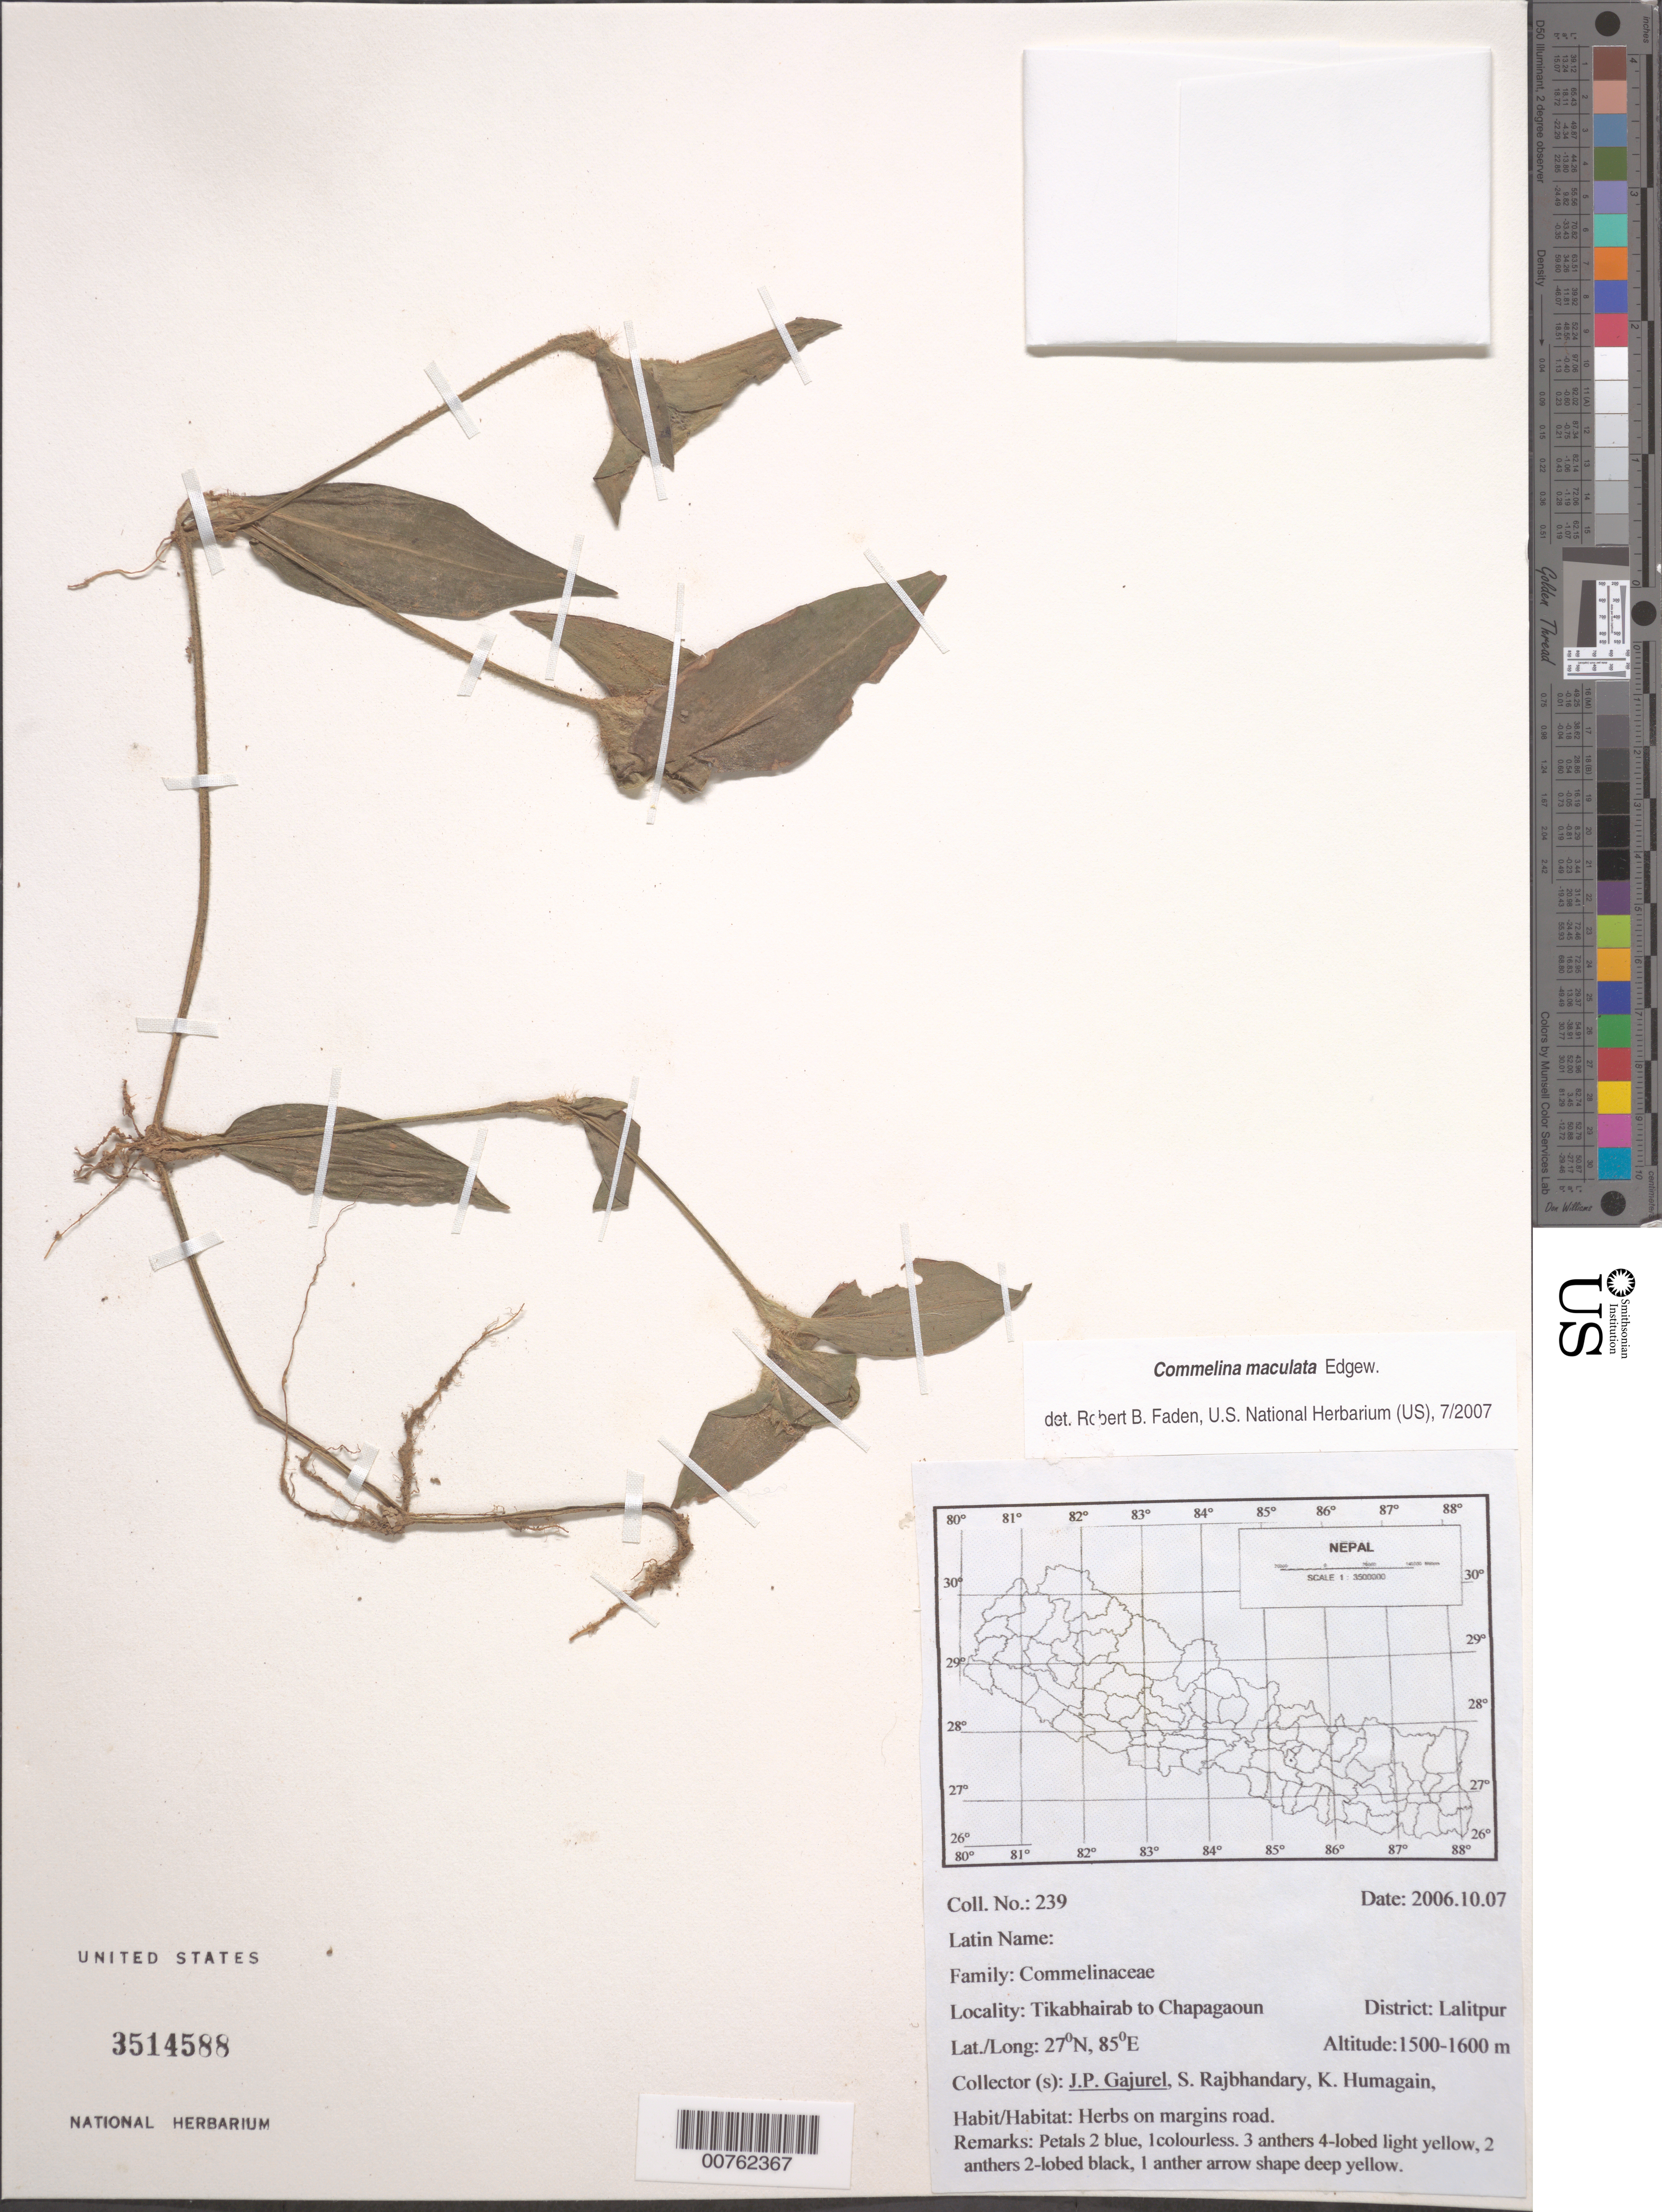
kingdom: Plantae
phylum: Tracheophyta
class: Liliopsida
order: Commelinales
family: Commelinaceae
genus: Commelina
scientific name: Commelina maculata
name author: Edgew.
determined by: Faden, Robert B., (US), Smithsonian Institution - National Museum of Natural History (UNITED STATES)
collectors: J. Gajurel et al.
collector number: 239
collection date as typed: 07 Oct 2006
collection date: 2006-10-07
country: Nepal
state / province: Bagmati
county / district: Lalitpur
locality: Tikabhairab to Chapagaoun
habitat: Herbs on margins road.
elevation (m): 1500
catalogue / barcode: US 3514588